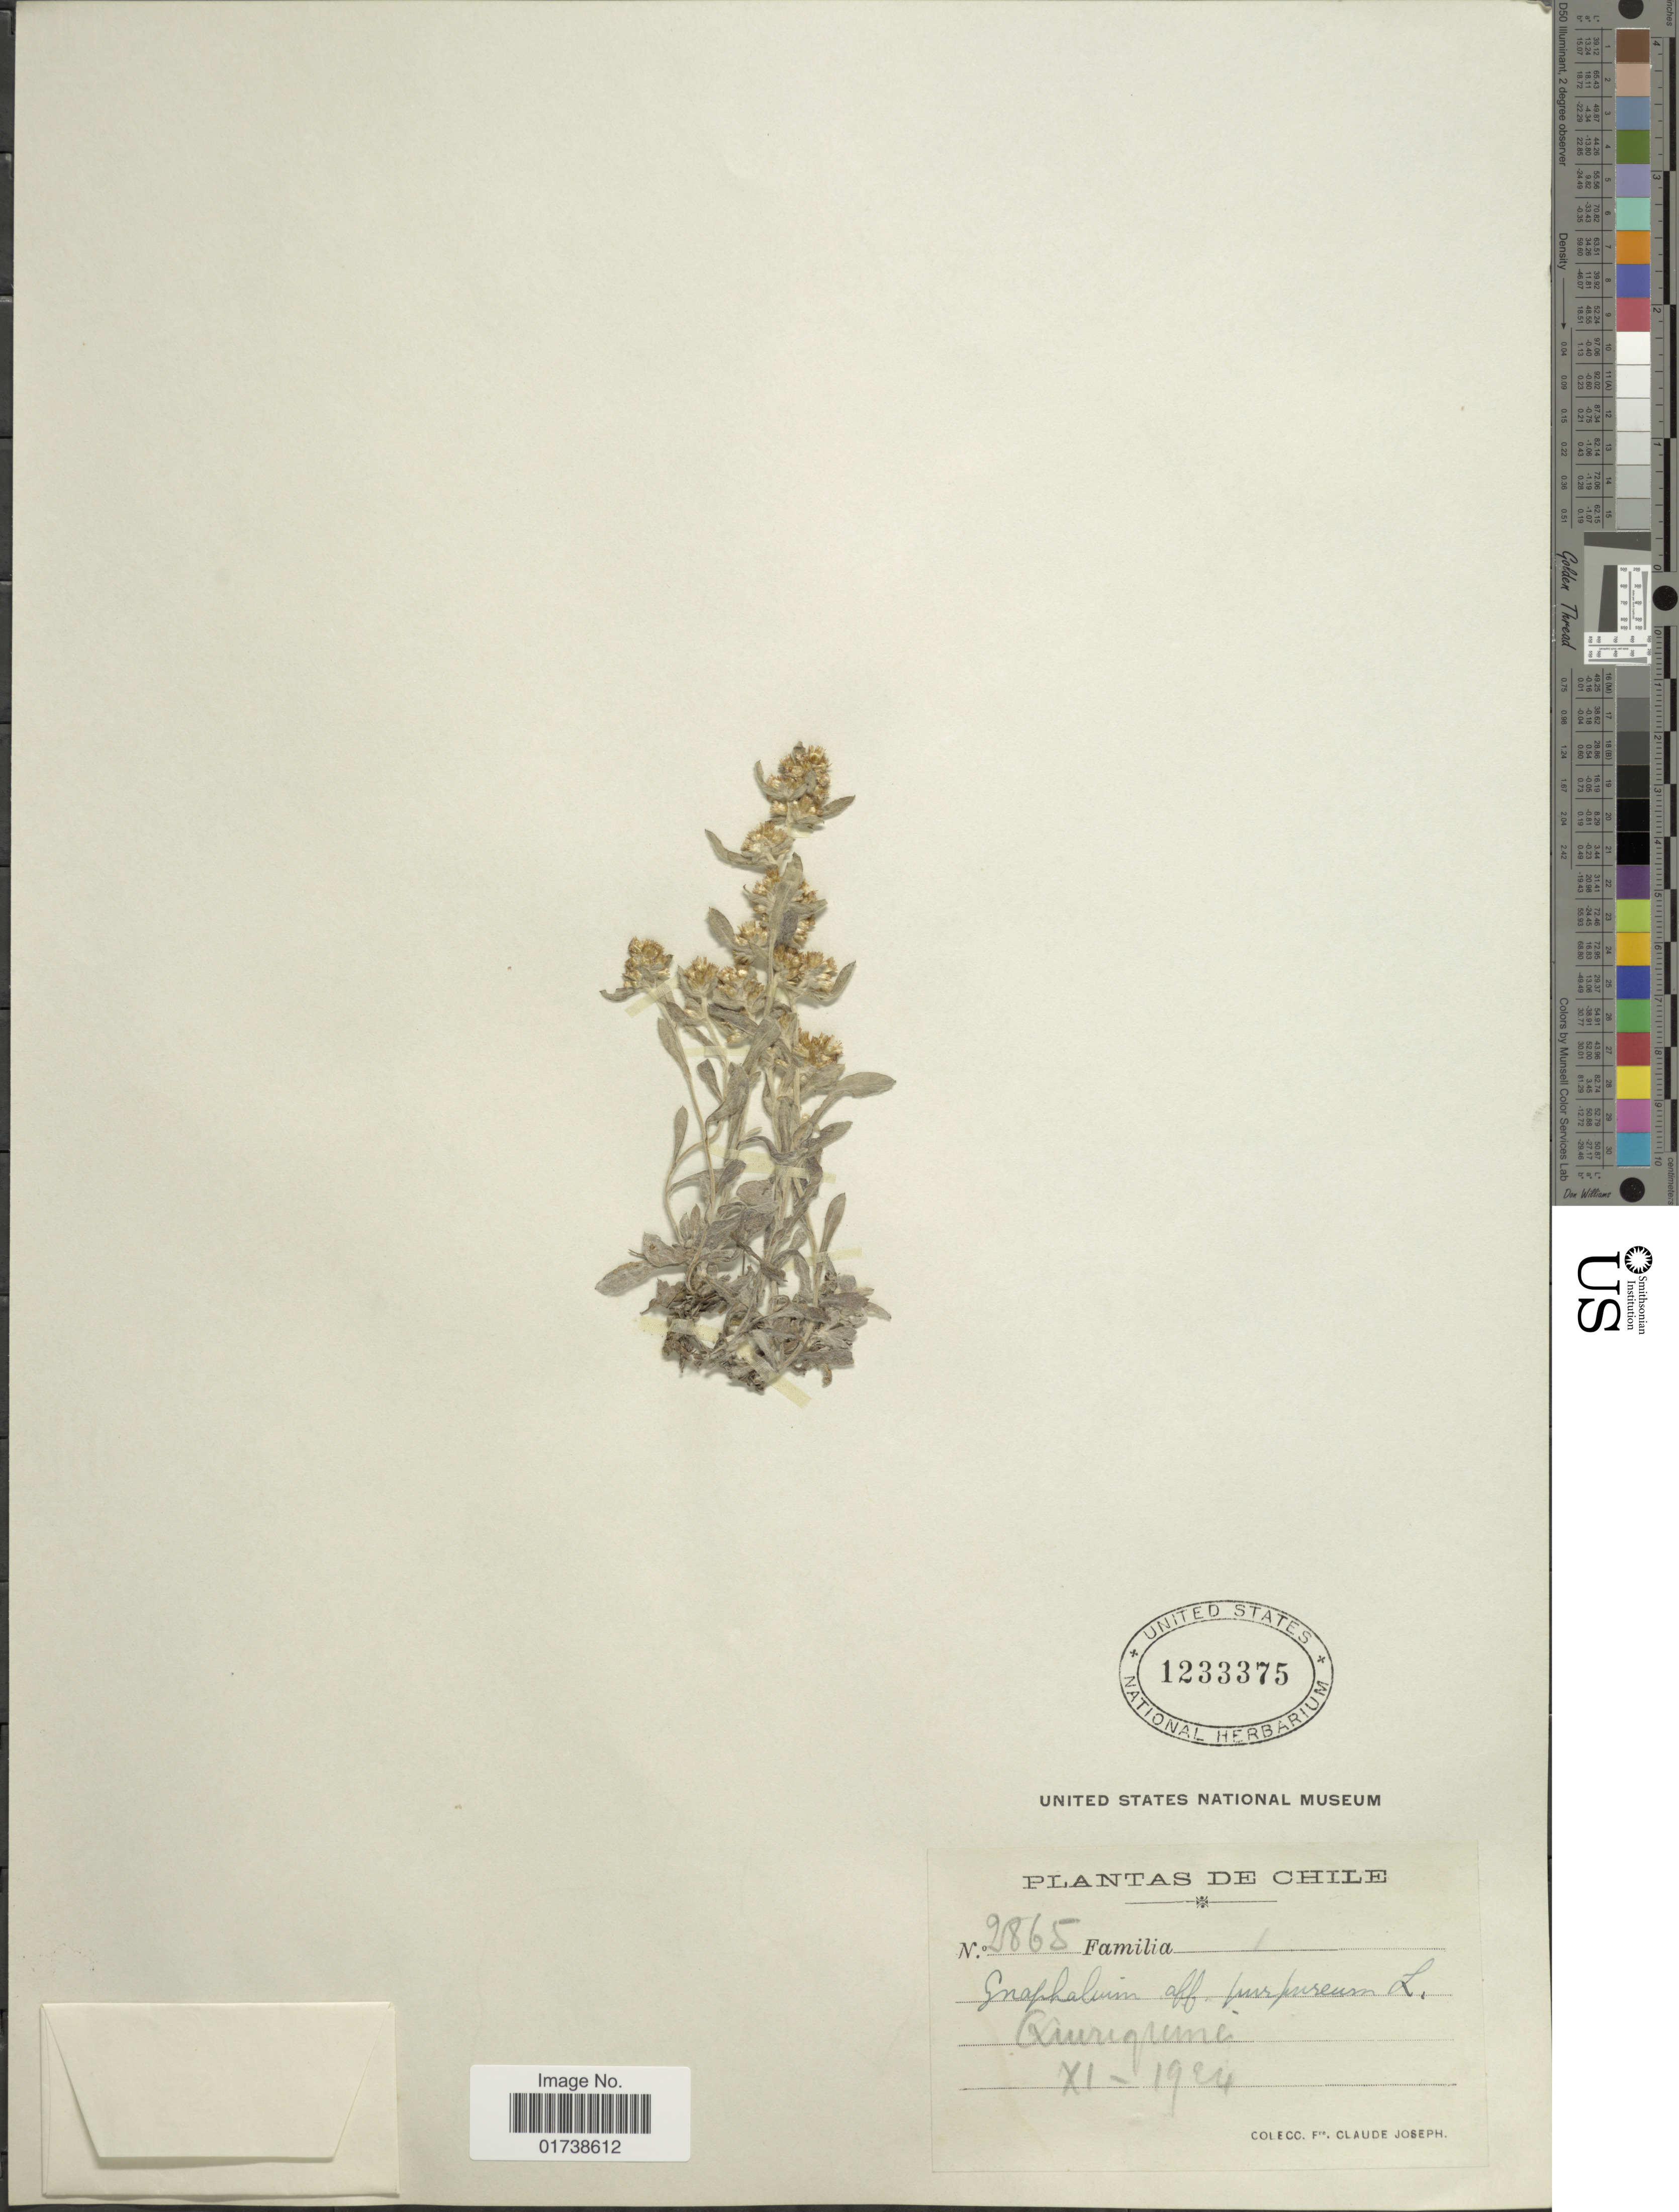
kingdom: Plantae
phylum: Tracheophyta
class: Magnoliopsida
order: Asterales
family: Asteraceae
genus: Gamochaeta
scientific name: Gamochaeta purpurea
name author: (L.) Cabrera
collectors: Bro. Claude-Joseph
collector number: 2865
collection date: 1924-11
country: Chile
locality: Quiriquina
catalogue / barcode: US 1233375